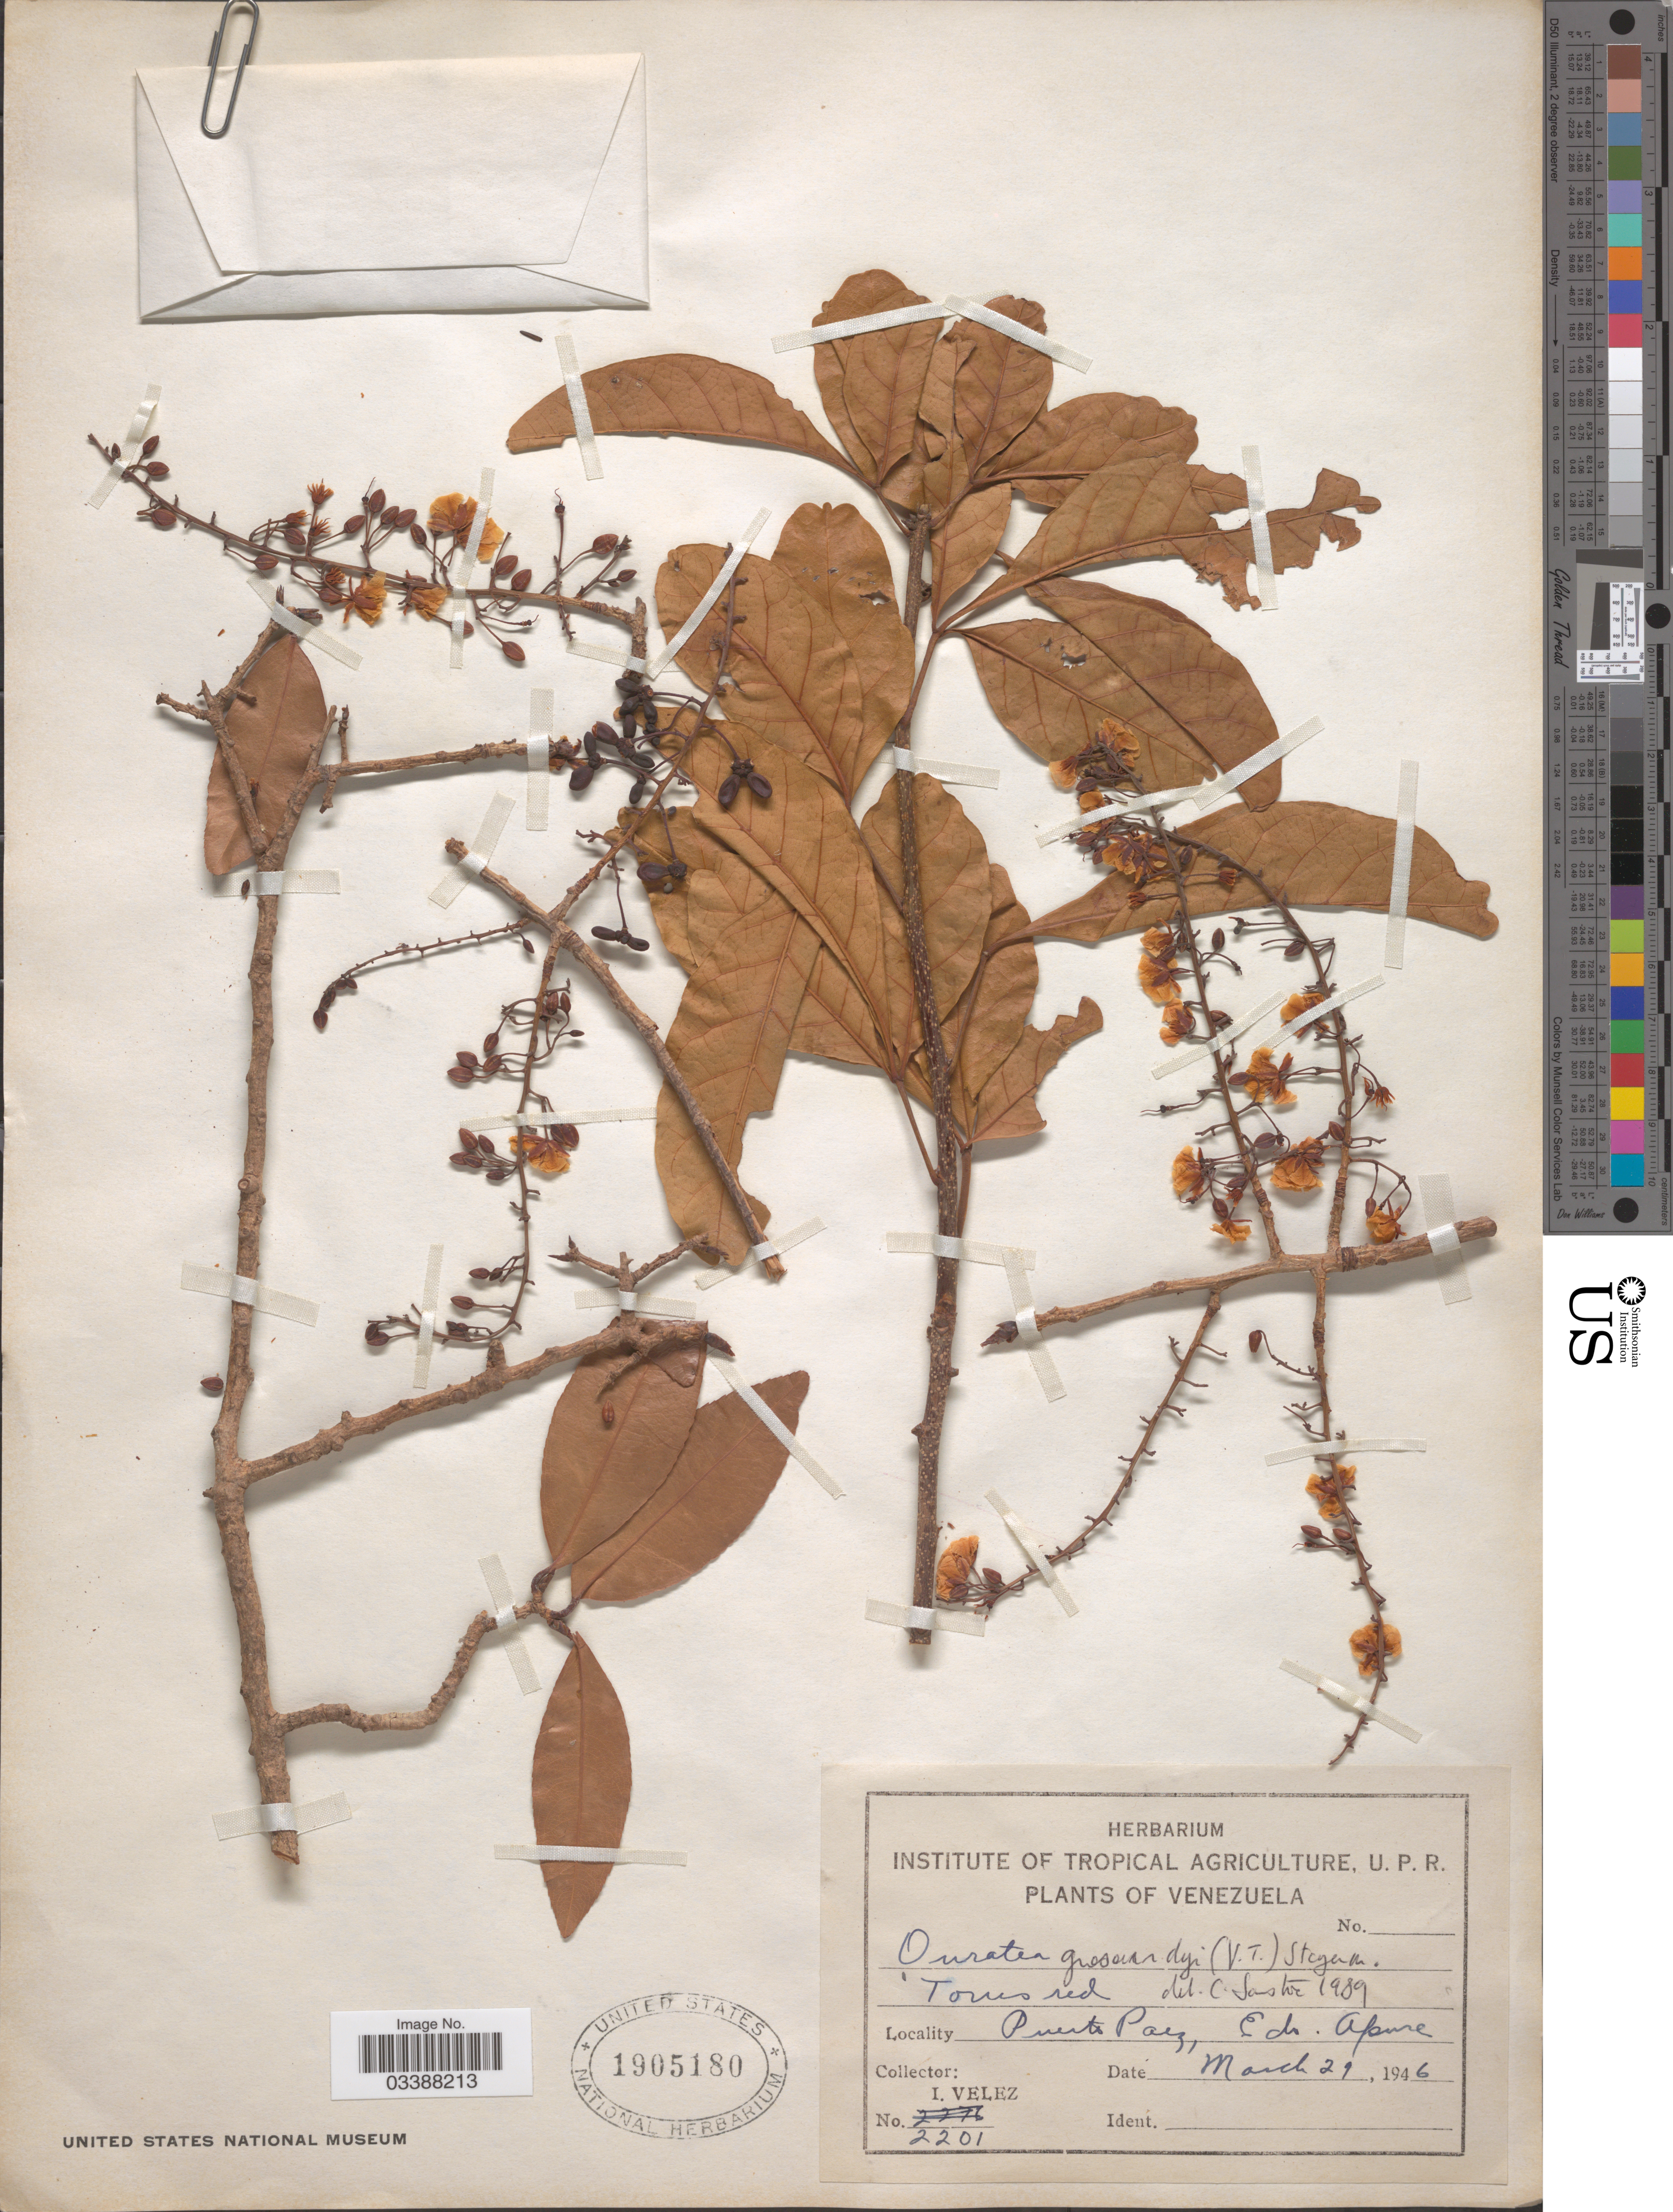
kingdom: Plantae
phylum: Tracheophyta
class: Magnoliopsida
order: Malpighiales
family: Ochnaceae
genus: Ouratea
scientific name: Ouratea grosourdyi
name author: (Tiegh.) Steyerm.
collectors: I. Velez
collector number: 2201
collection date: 1946-03-29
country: Venezuela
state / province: Apure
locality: Puerto Paez.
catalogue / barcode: US 1905180